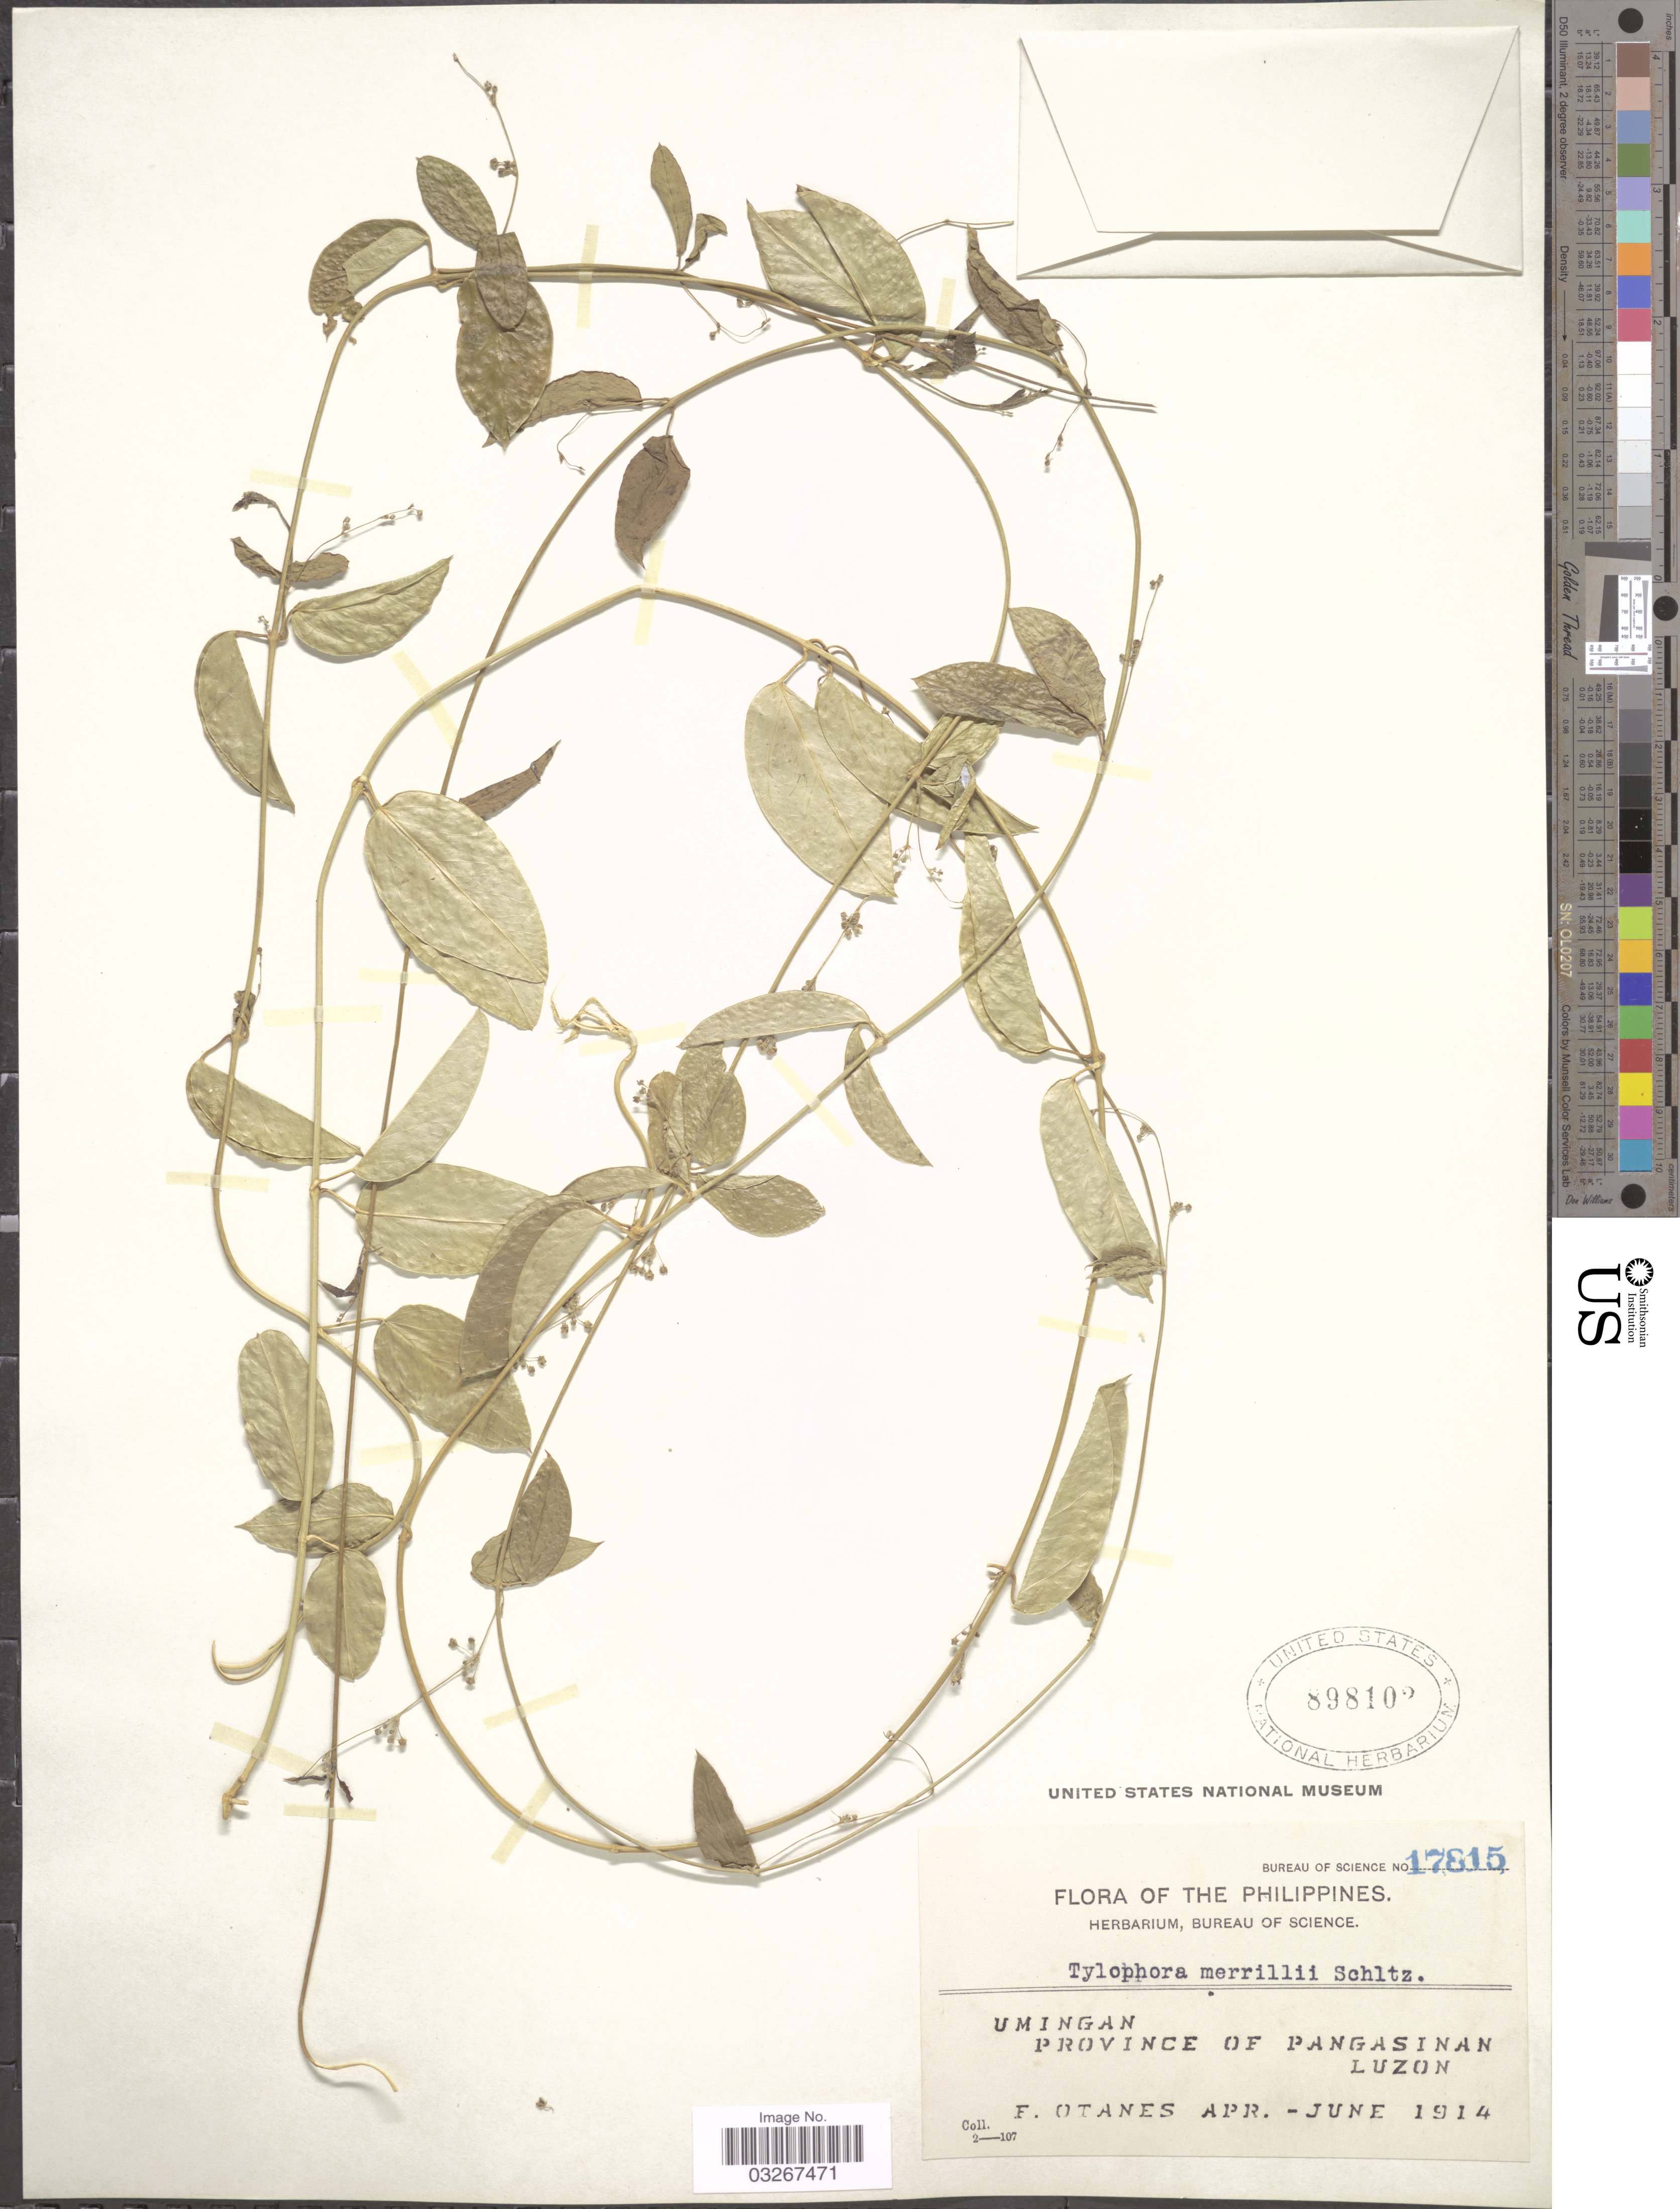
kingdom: Plantae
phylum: Tracheophyta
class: Magnoliopsida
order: Gentianales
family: Apocynaceae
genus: Tylophora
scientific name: Tylophora perrottetiana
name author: Decne.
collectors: F. Q. Otanes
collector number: Bureau of Science 17815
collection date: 1914-04/1914-06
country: Philippines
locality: Umingan. Province of Pangasinan, Luzon.